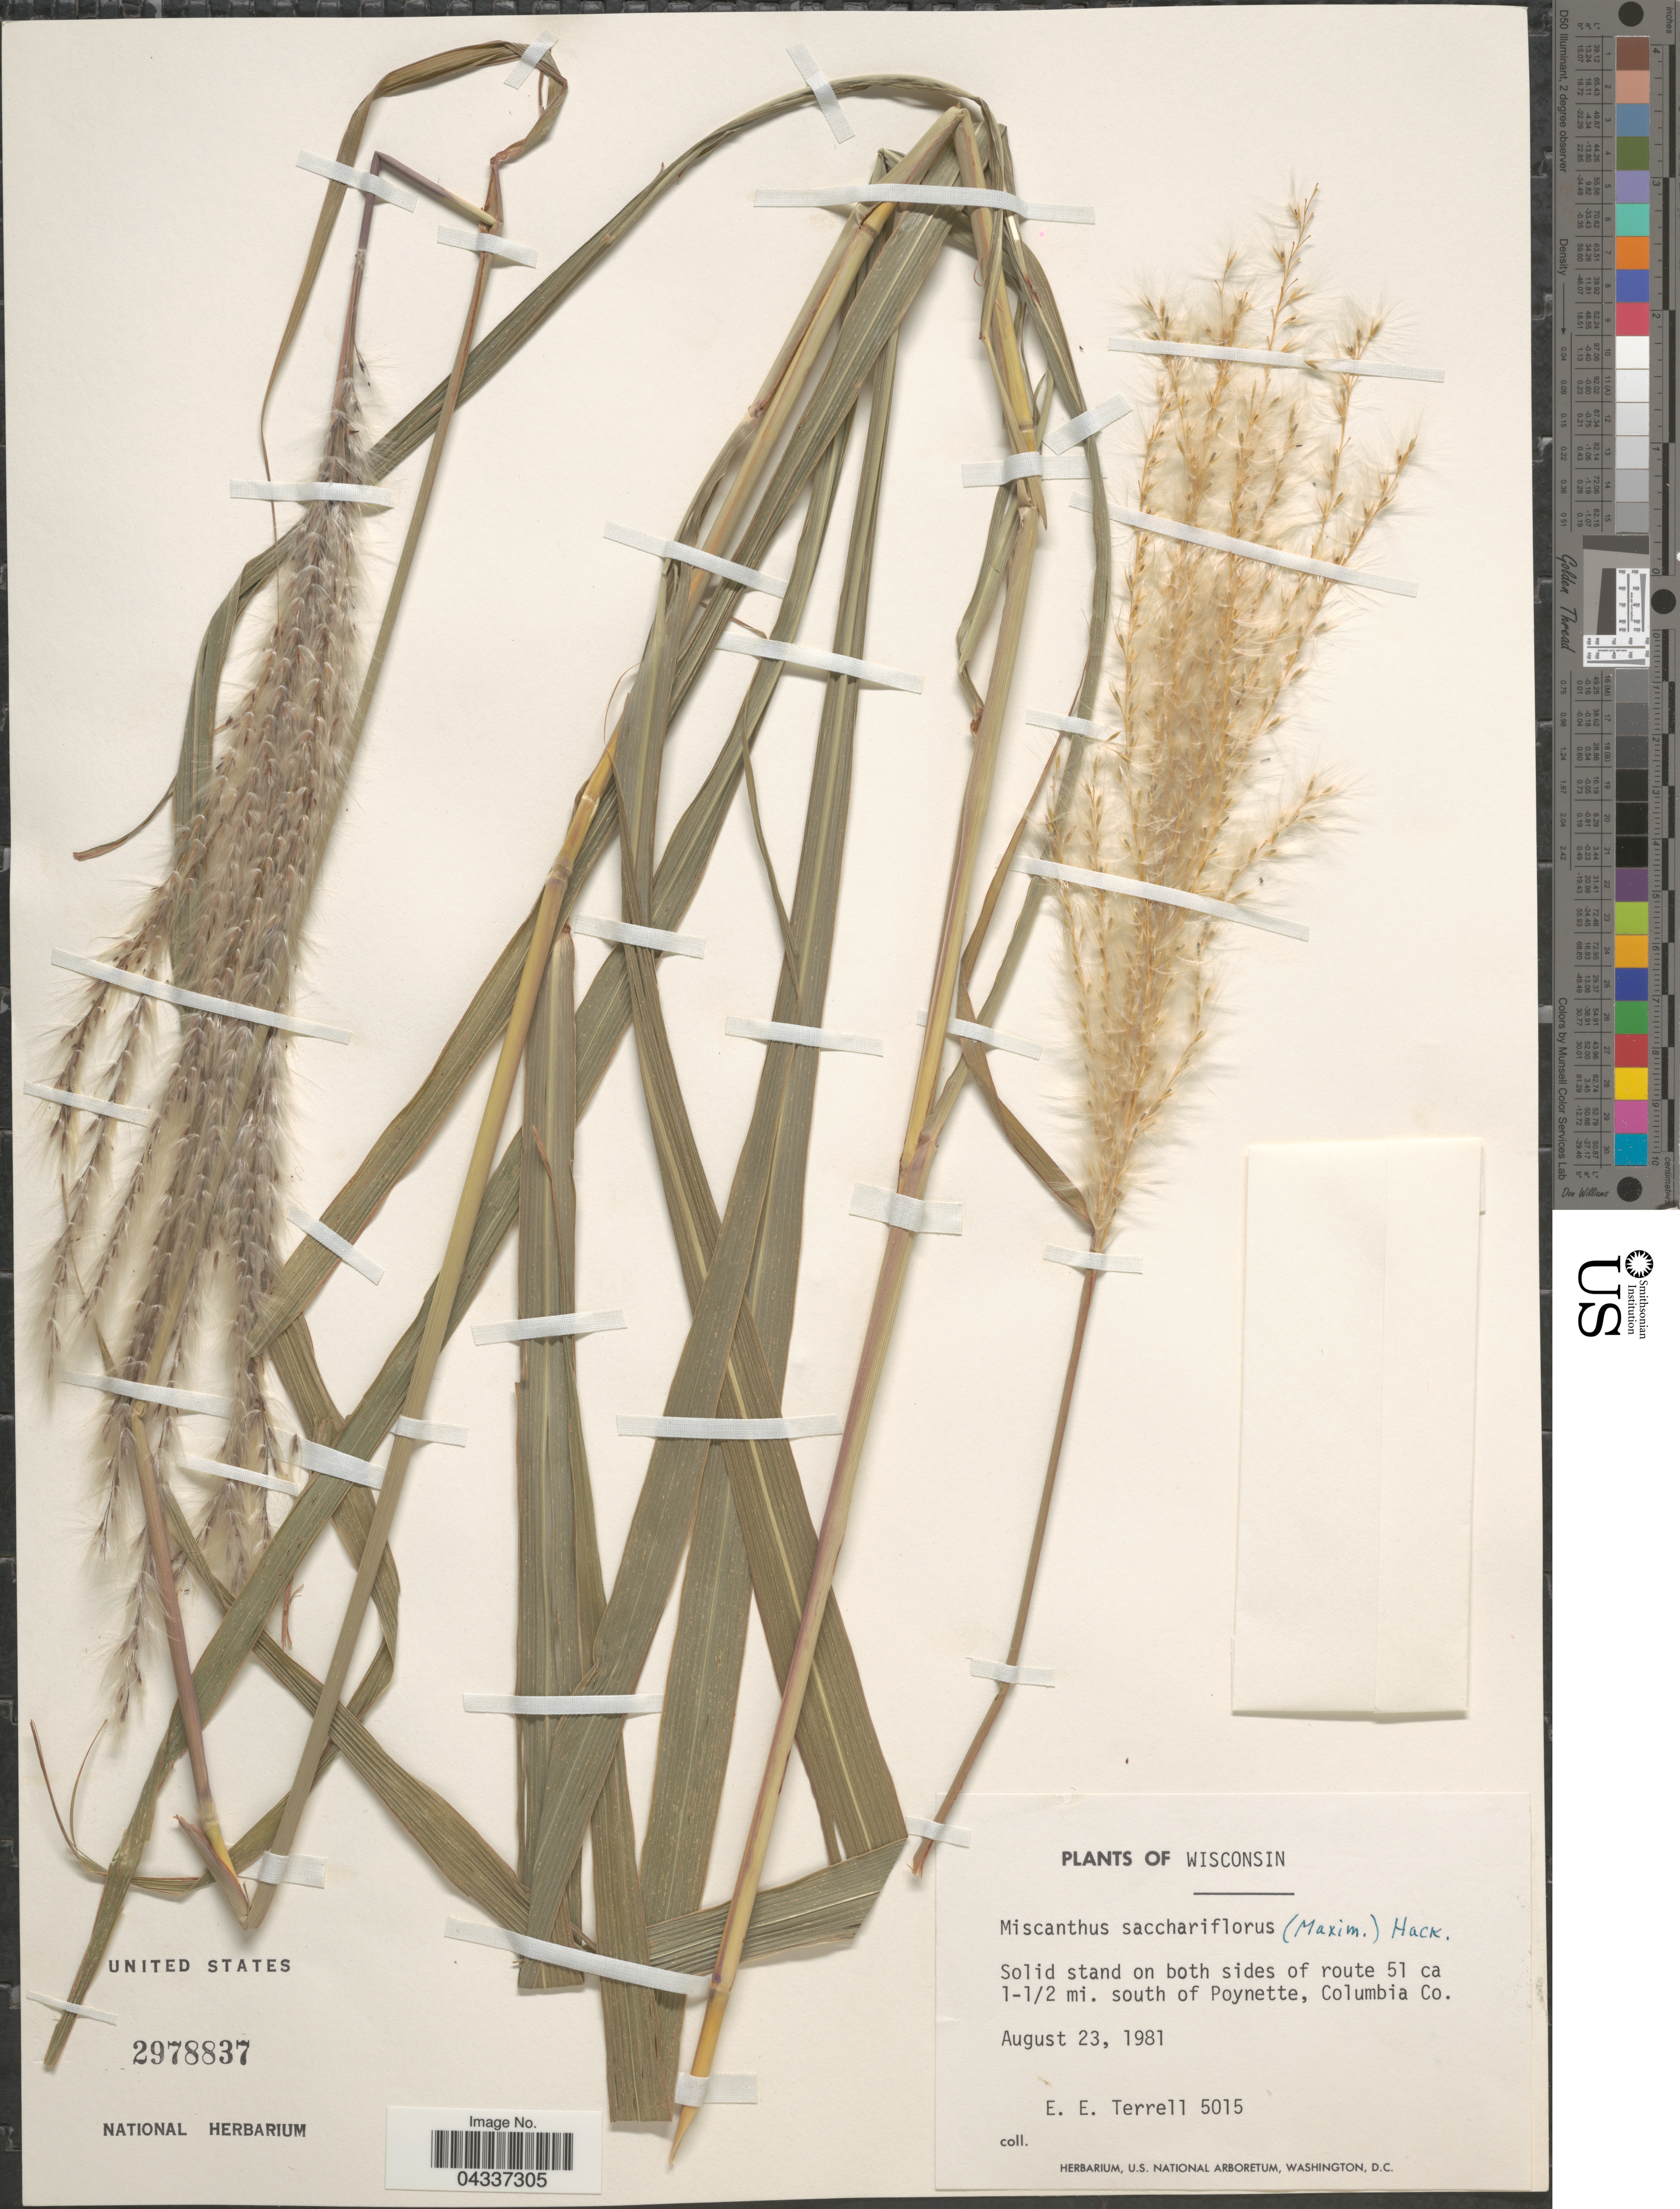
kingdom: Plantae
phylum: Tracheophyta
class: Liliopsida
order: Poales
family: Poaceae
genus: Miscanthus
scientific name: Miscanthus sacchariflorus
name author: (Maxim.) Hack.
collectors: E. E. Terrell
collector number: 5015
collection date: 1981-08-23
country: United States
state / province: Wisconsin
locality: Solid stand on both sides of route 51 ca 1-½ mi. south of Poynette, Columbia Co.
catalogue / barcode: US 2978837